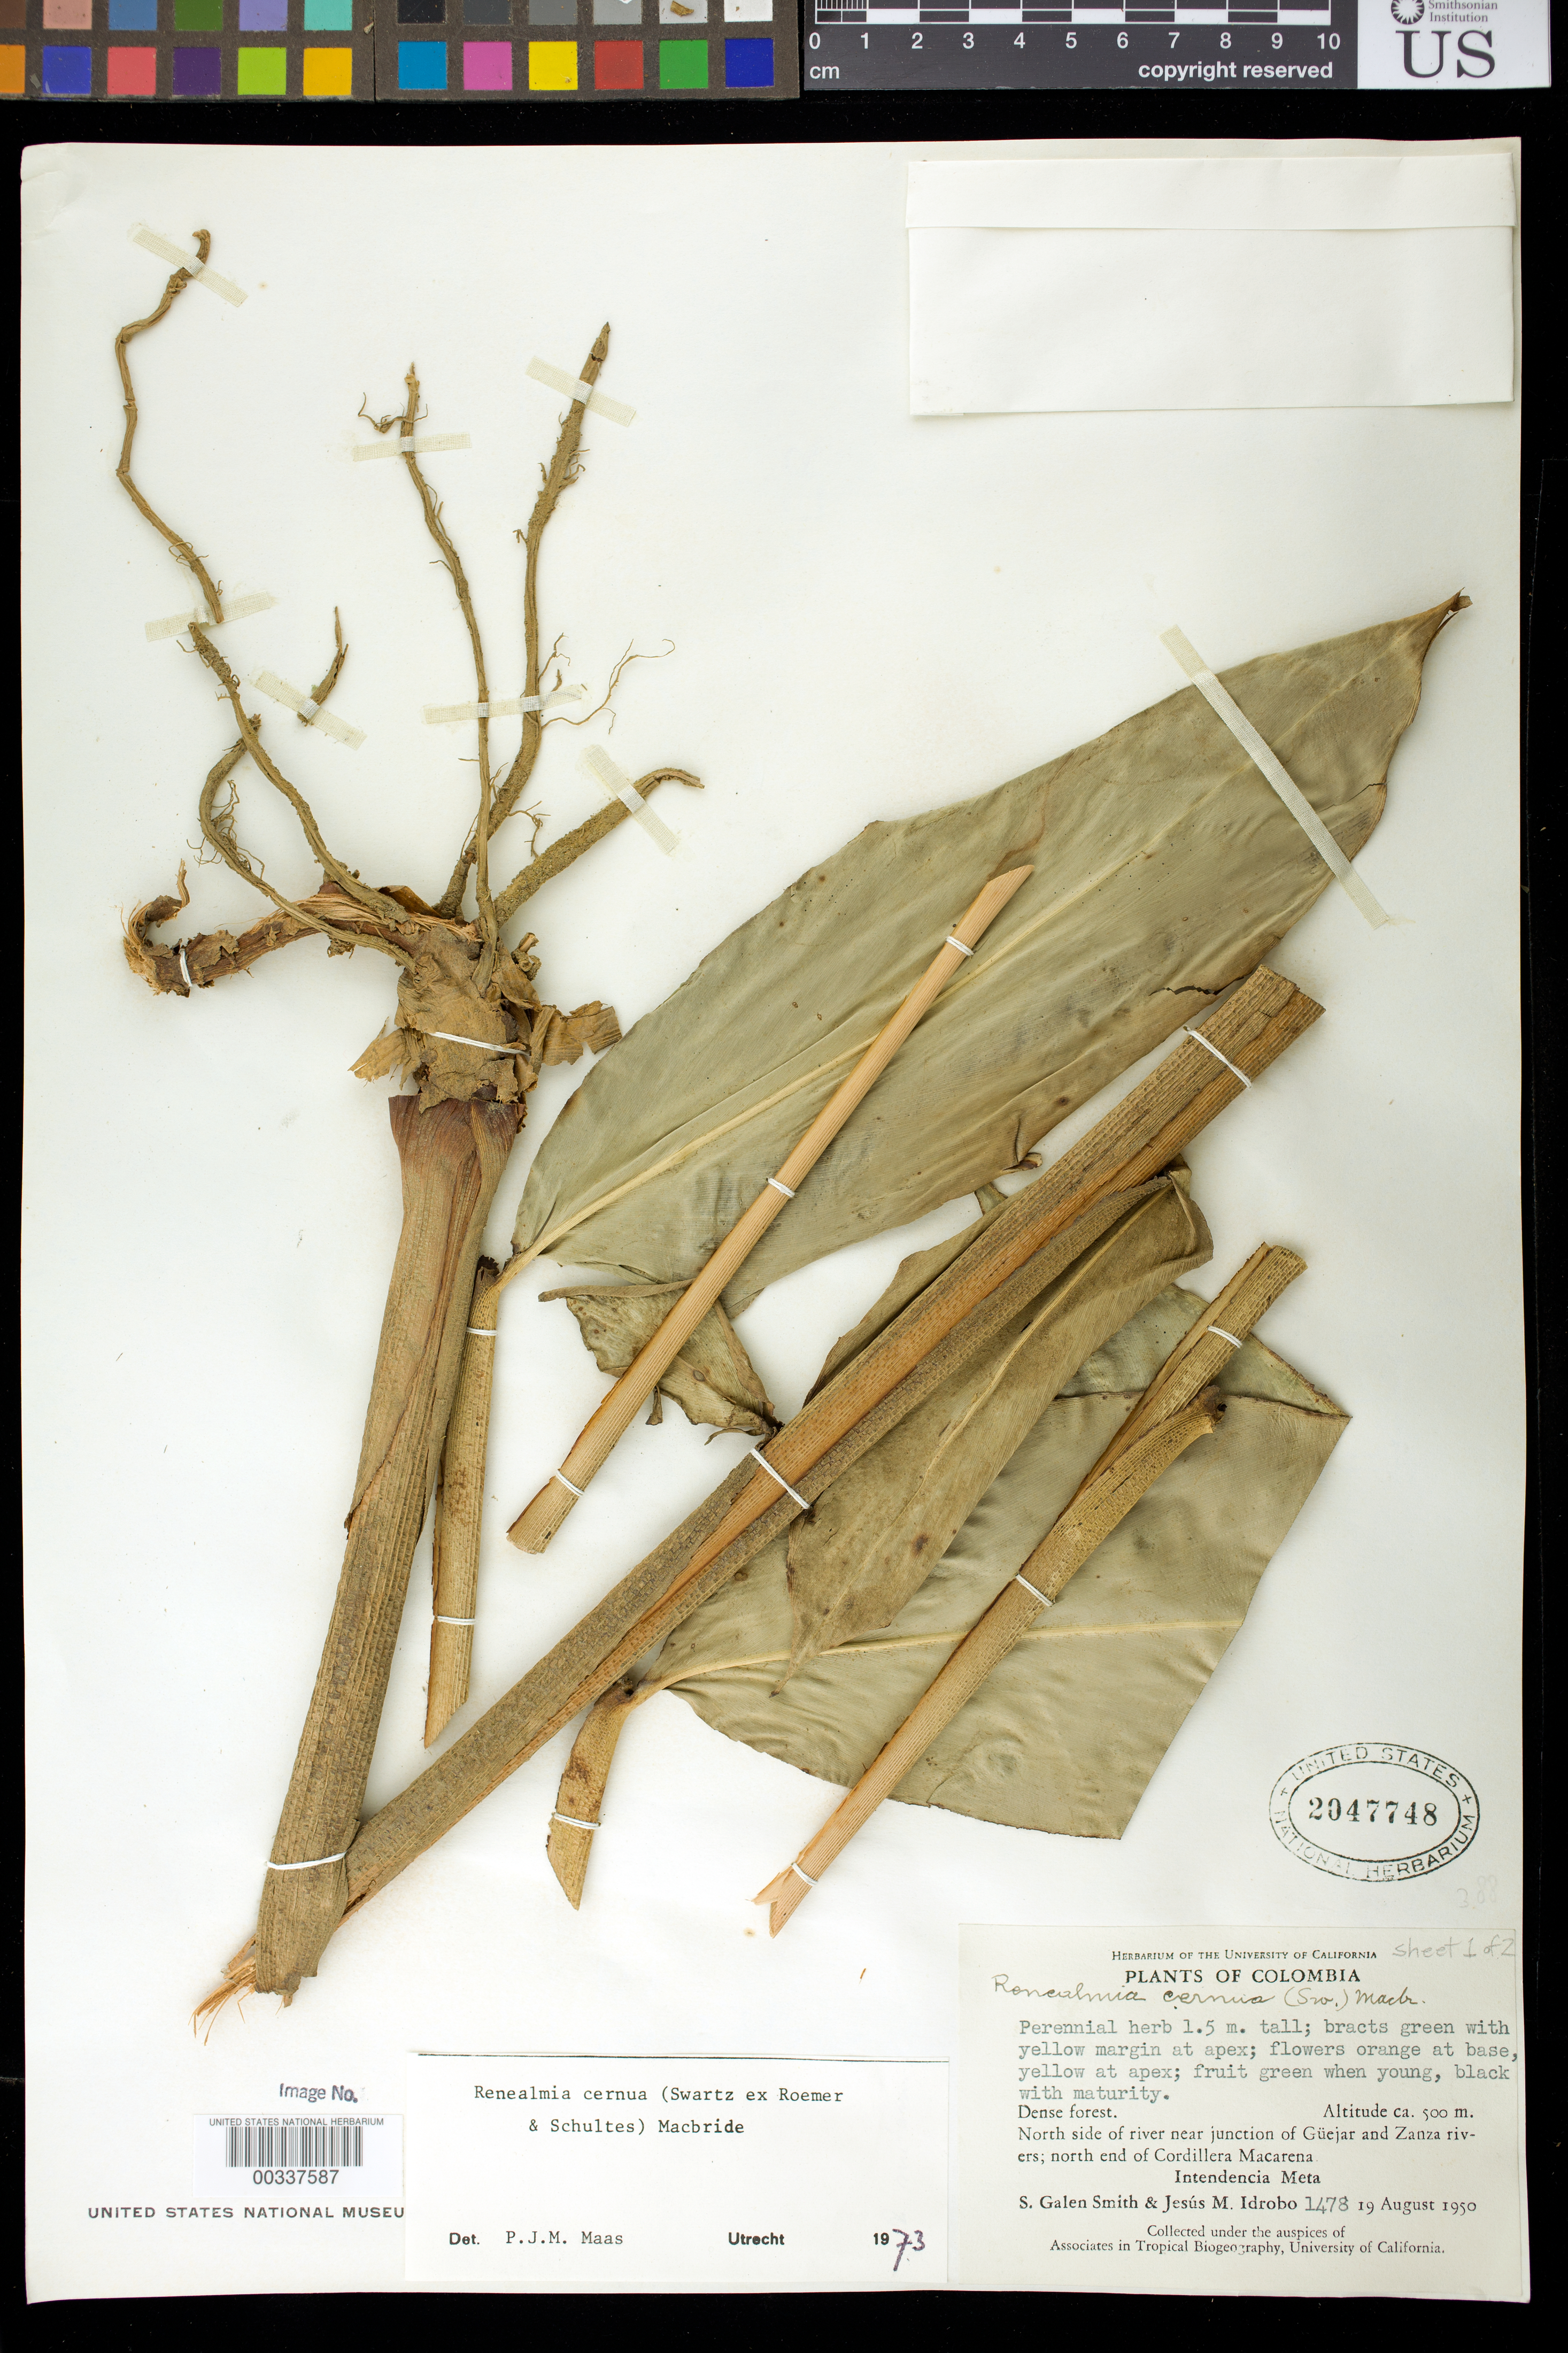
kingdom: Plantae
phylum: Tracheophyta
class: Liliopsida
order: Zingiberales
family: Zingiberaceae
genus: Renealmia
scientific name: Renealmia cernua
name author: (Sw. ex Roem. & Schult.) J.F. Macbr.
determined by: Maas, Paul J. M.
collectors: S. G. Smith & J. M. Idrobo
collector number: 1478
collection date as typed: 19 Aug 1950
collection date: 1950-08-19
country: Colombia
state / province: Meta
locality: N side of river near junction of Guejar and Zanza Rivers, N end of Cordillera Macarena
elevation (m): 500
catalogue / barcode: US 2047748